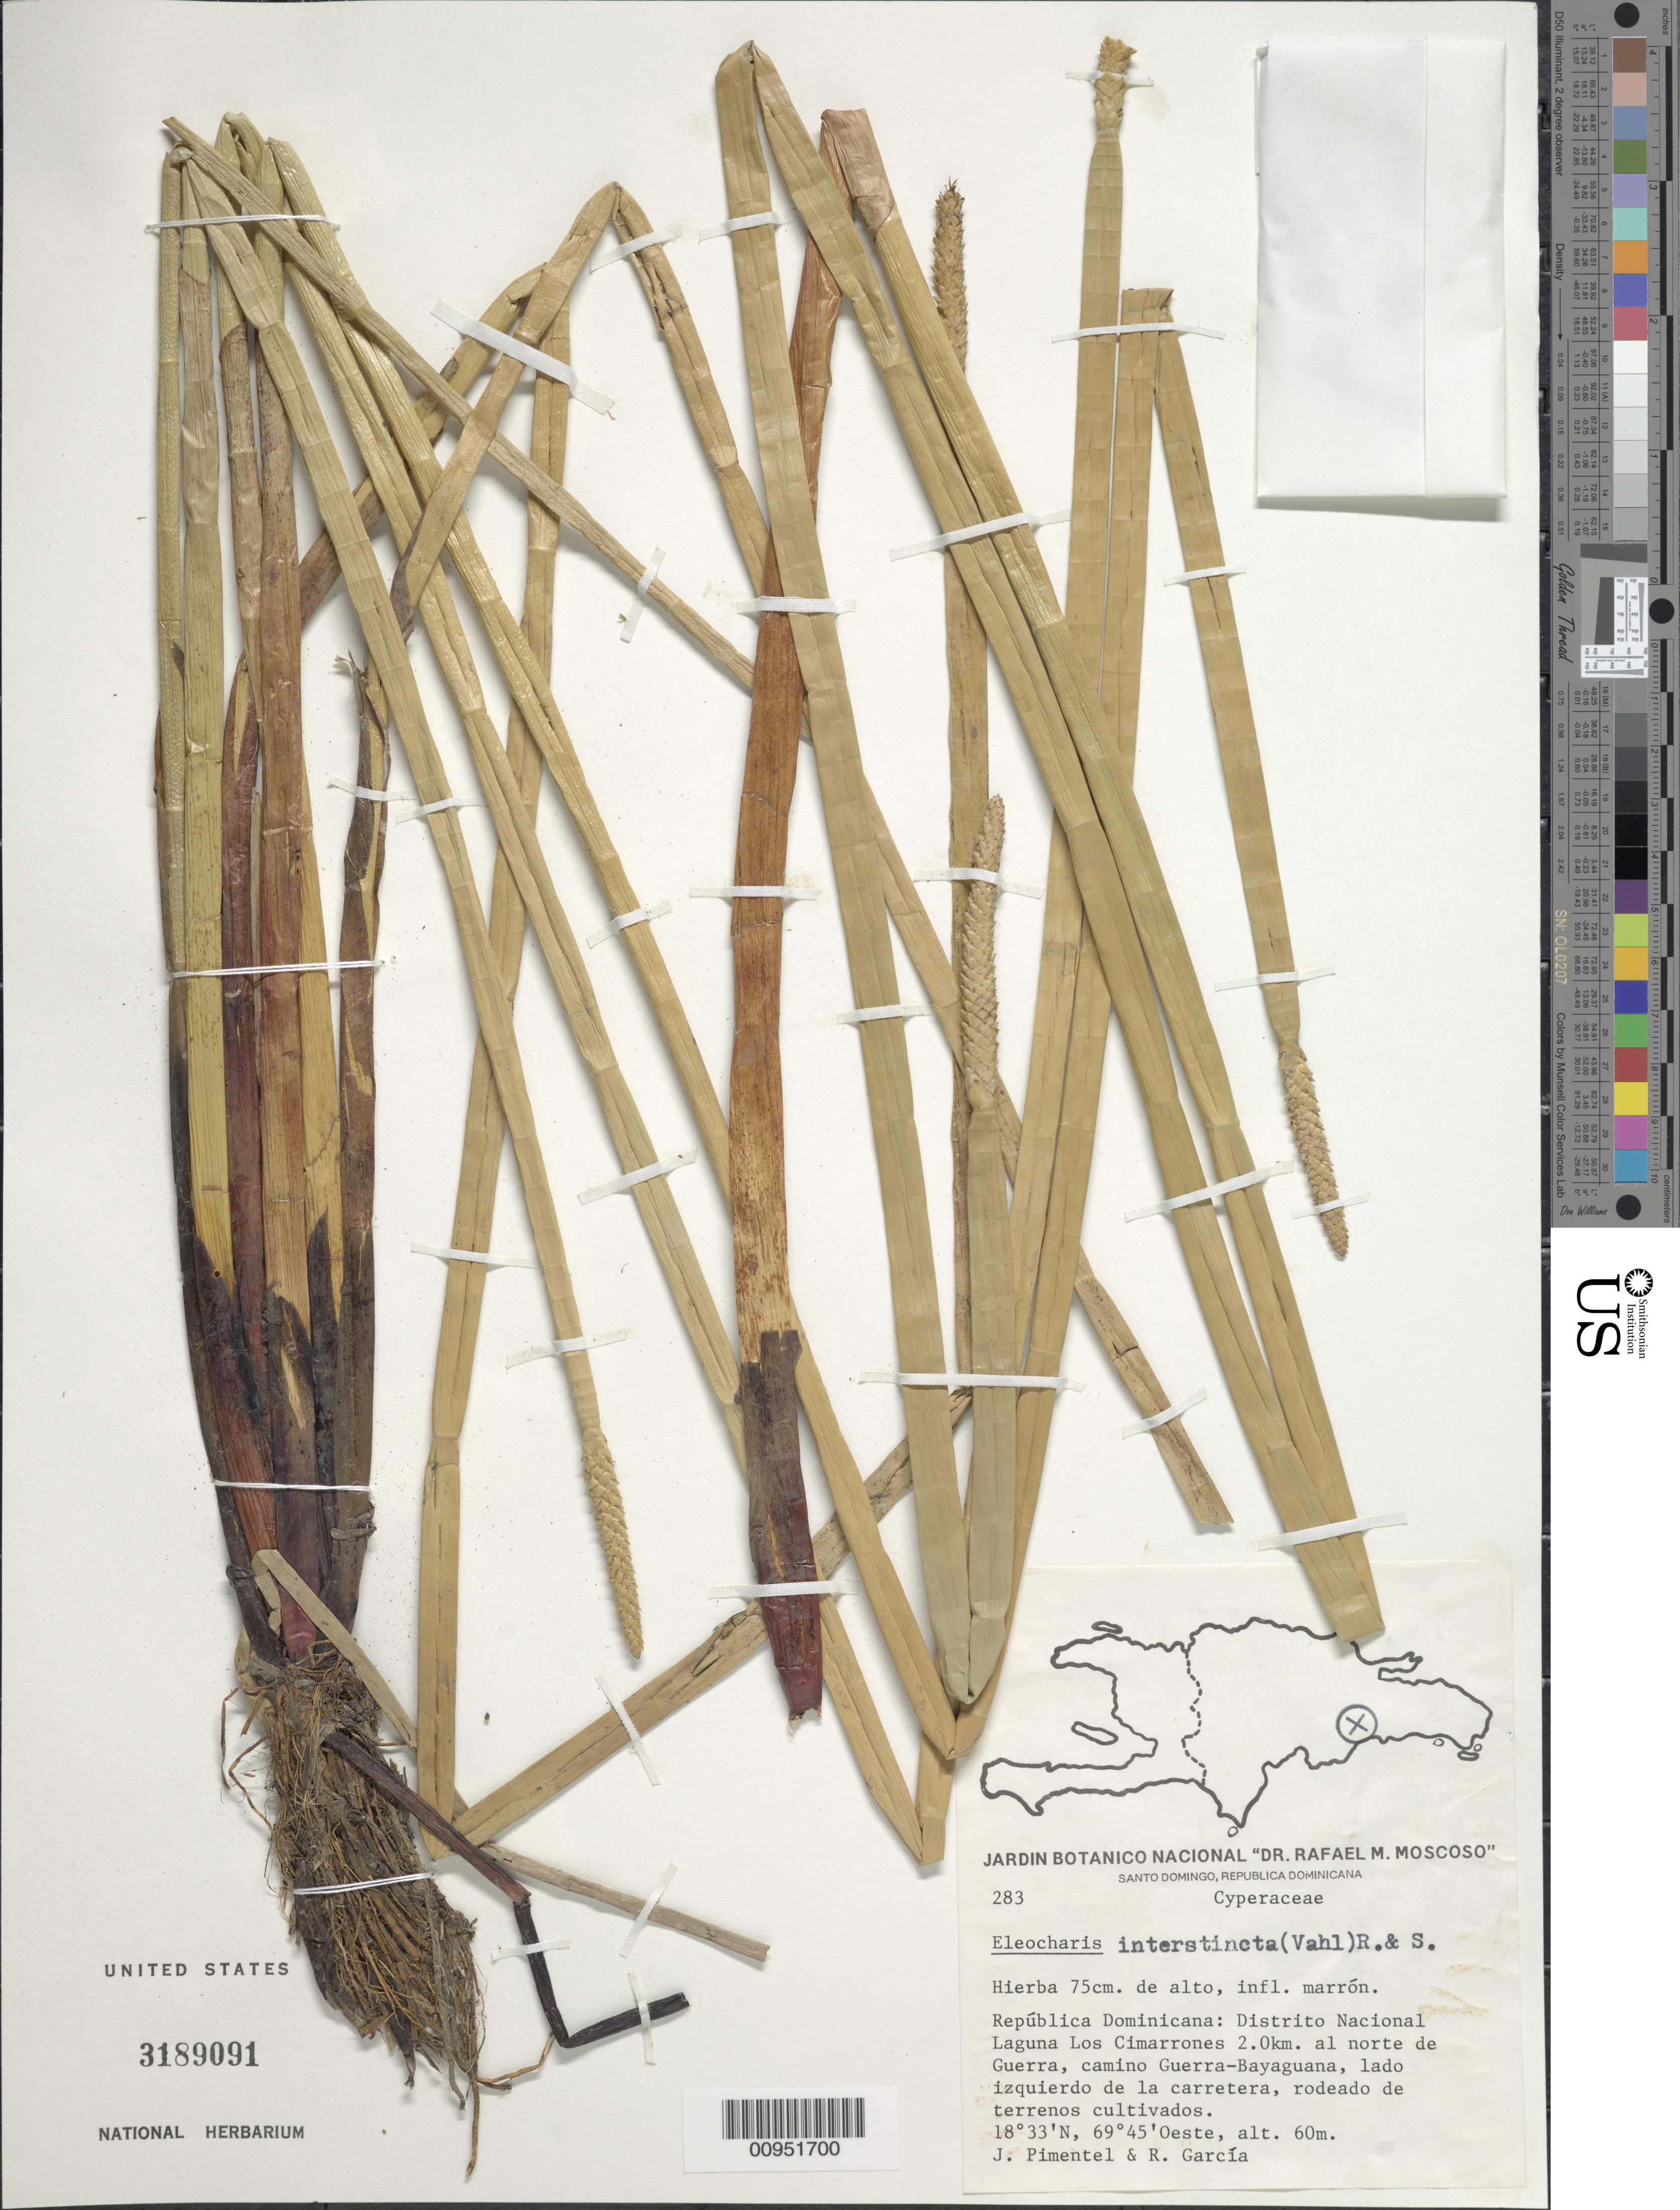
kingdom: Plantae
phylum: Tracheophyta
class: Liliopsida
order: Poales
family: Cyperaceae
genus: Eleocharis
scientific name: Eleocharis interstincta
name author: (Vahl) Roem. & Schult.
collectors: J. Pimentel & R. G. García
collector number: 283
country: Dominican Republic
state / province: Distrito Nacional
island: Hispaniola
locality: Laguna Los Cimarrones 2.0 km al norte de Guerra, camino Cuerra-Bayaguana, lado izquierdo de la carretera, rodeado de terrenos culitvados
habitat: Rodeado de terrenos culitvados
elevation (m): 60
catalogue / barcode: US 3189091